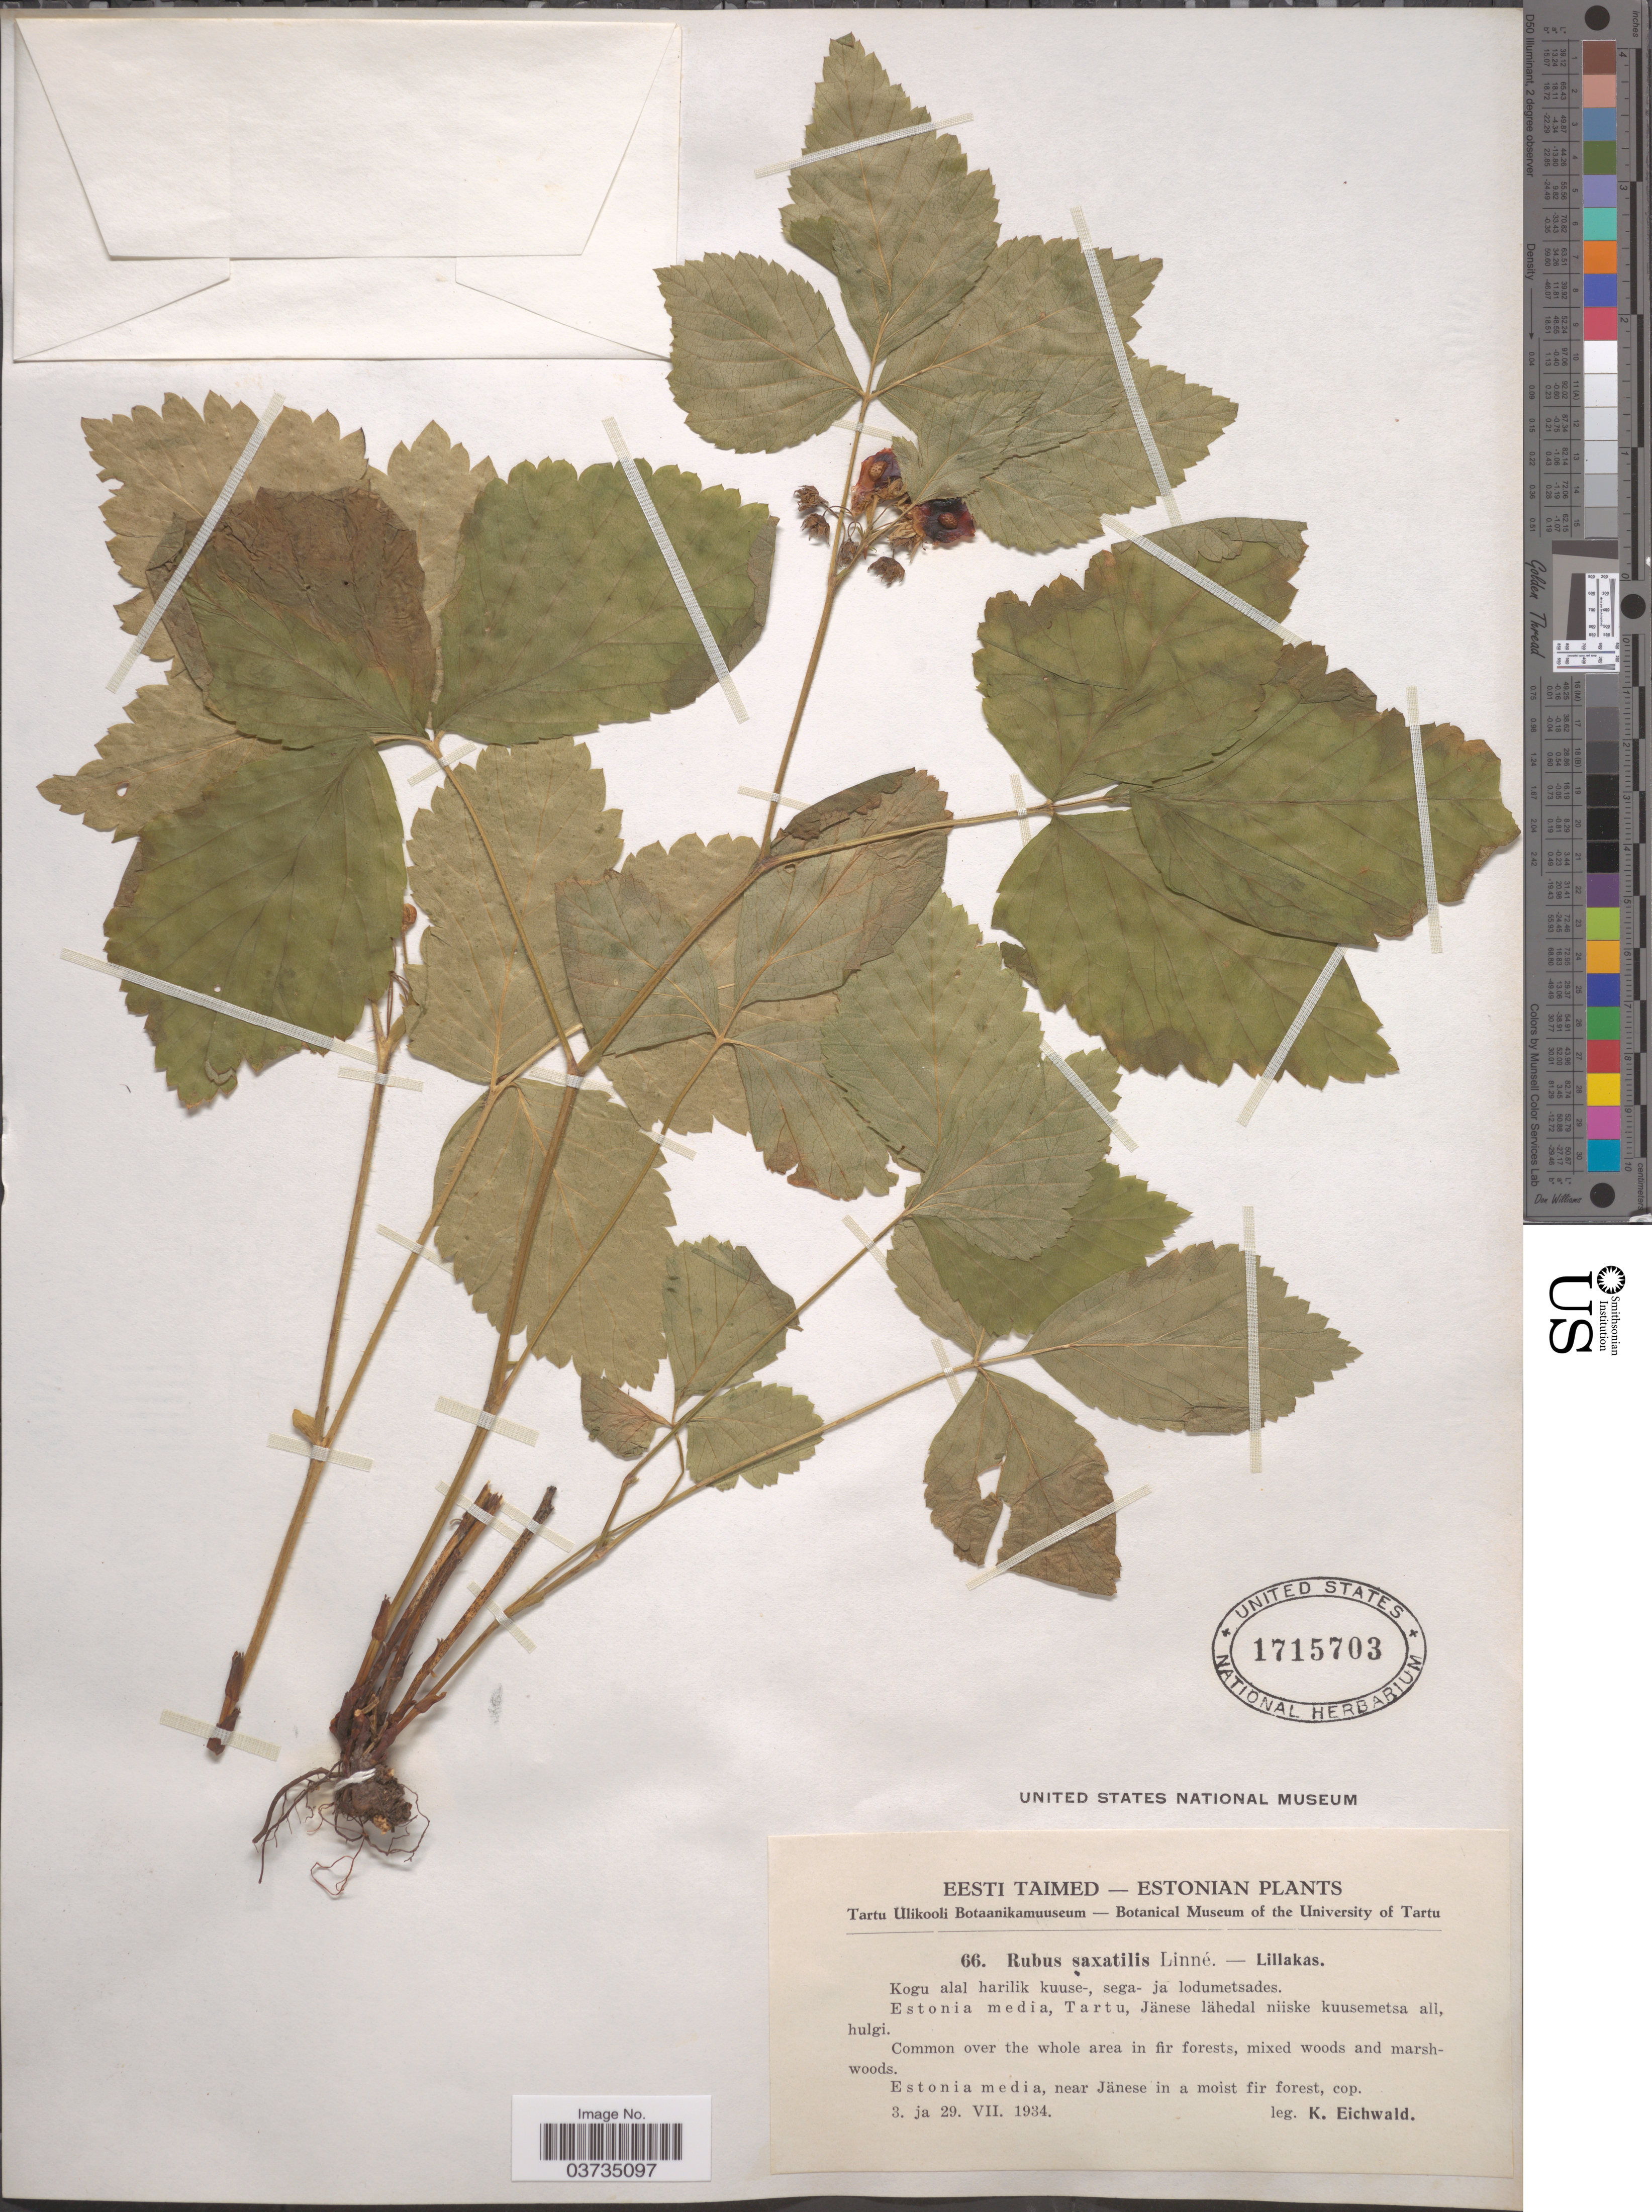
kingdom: Plantae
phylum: Tracheophyta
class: Magnoliopsida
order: Rosales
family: Rosaceae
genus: Rubus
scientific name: Rubus saxatilis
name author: L.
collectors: K. Eichwald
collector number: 66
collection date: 1934-07-03/1934-07-29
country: Estonia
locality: Estonia media, near Jänese.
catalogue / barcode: US 1715703